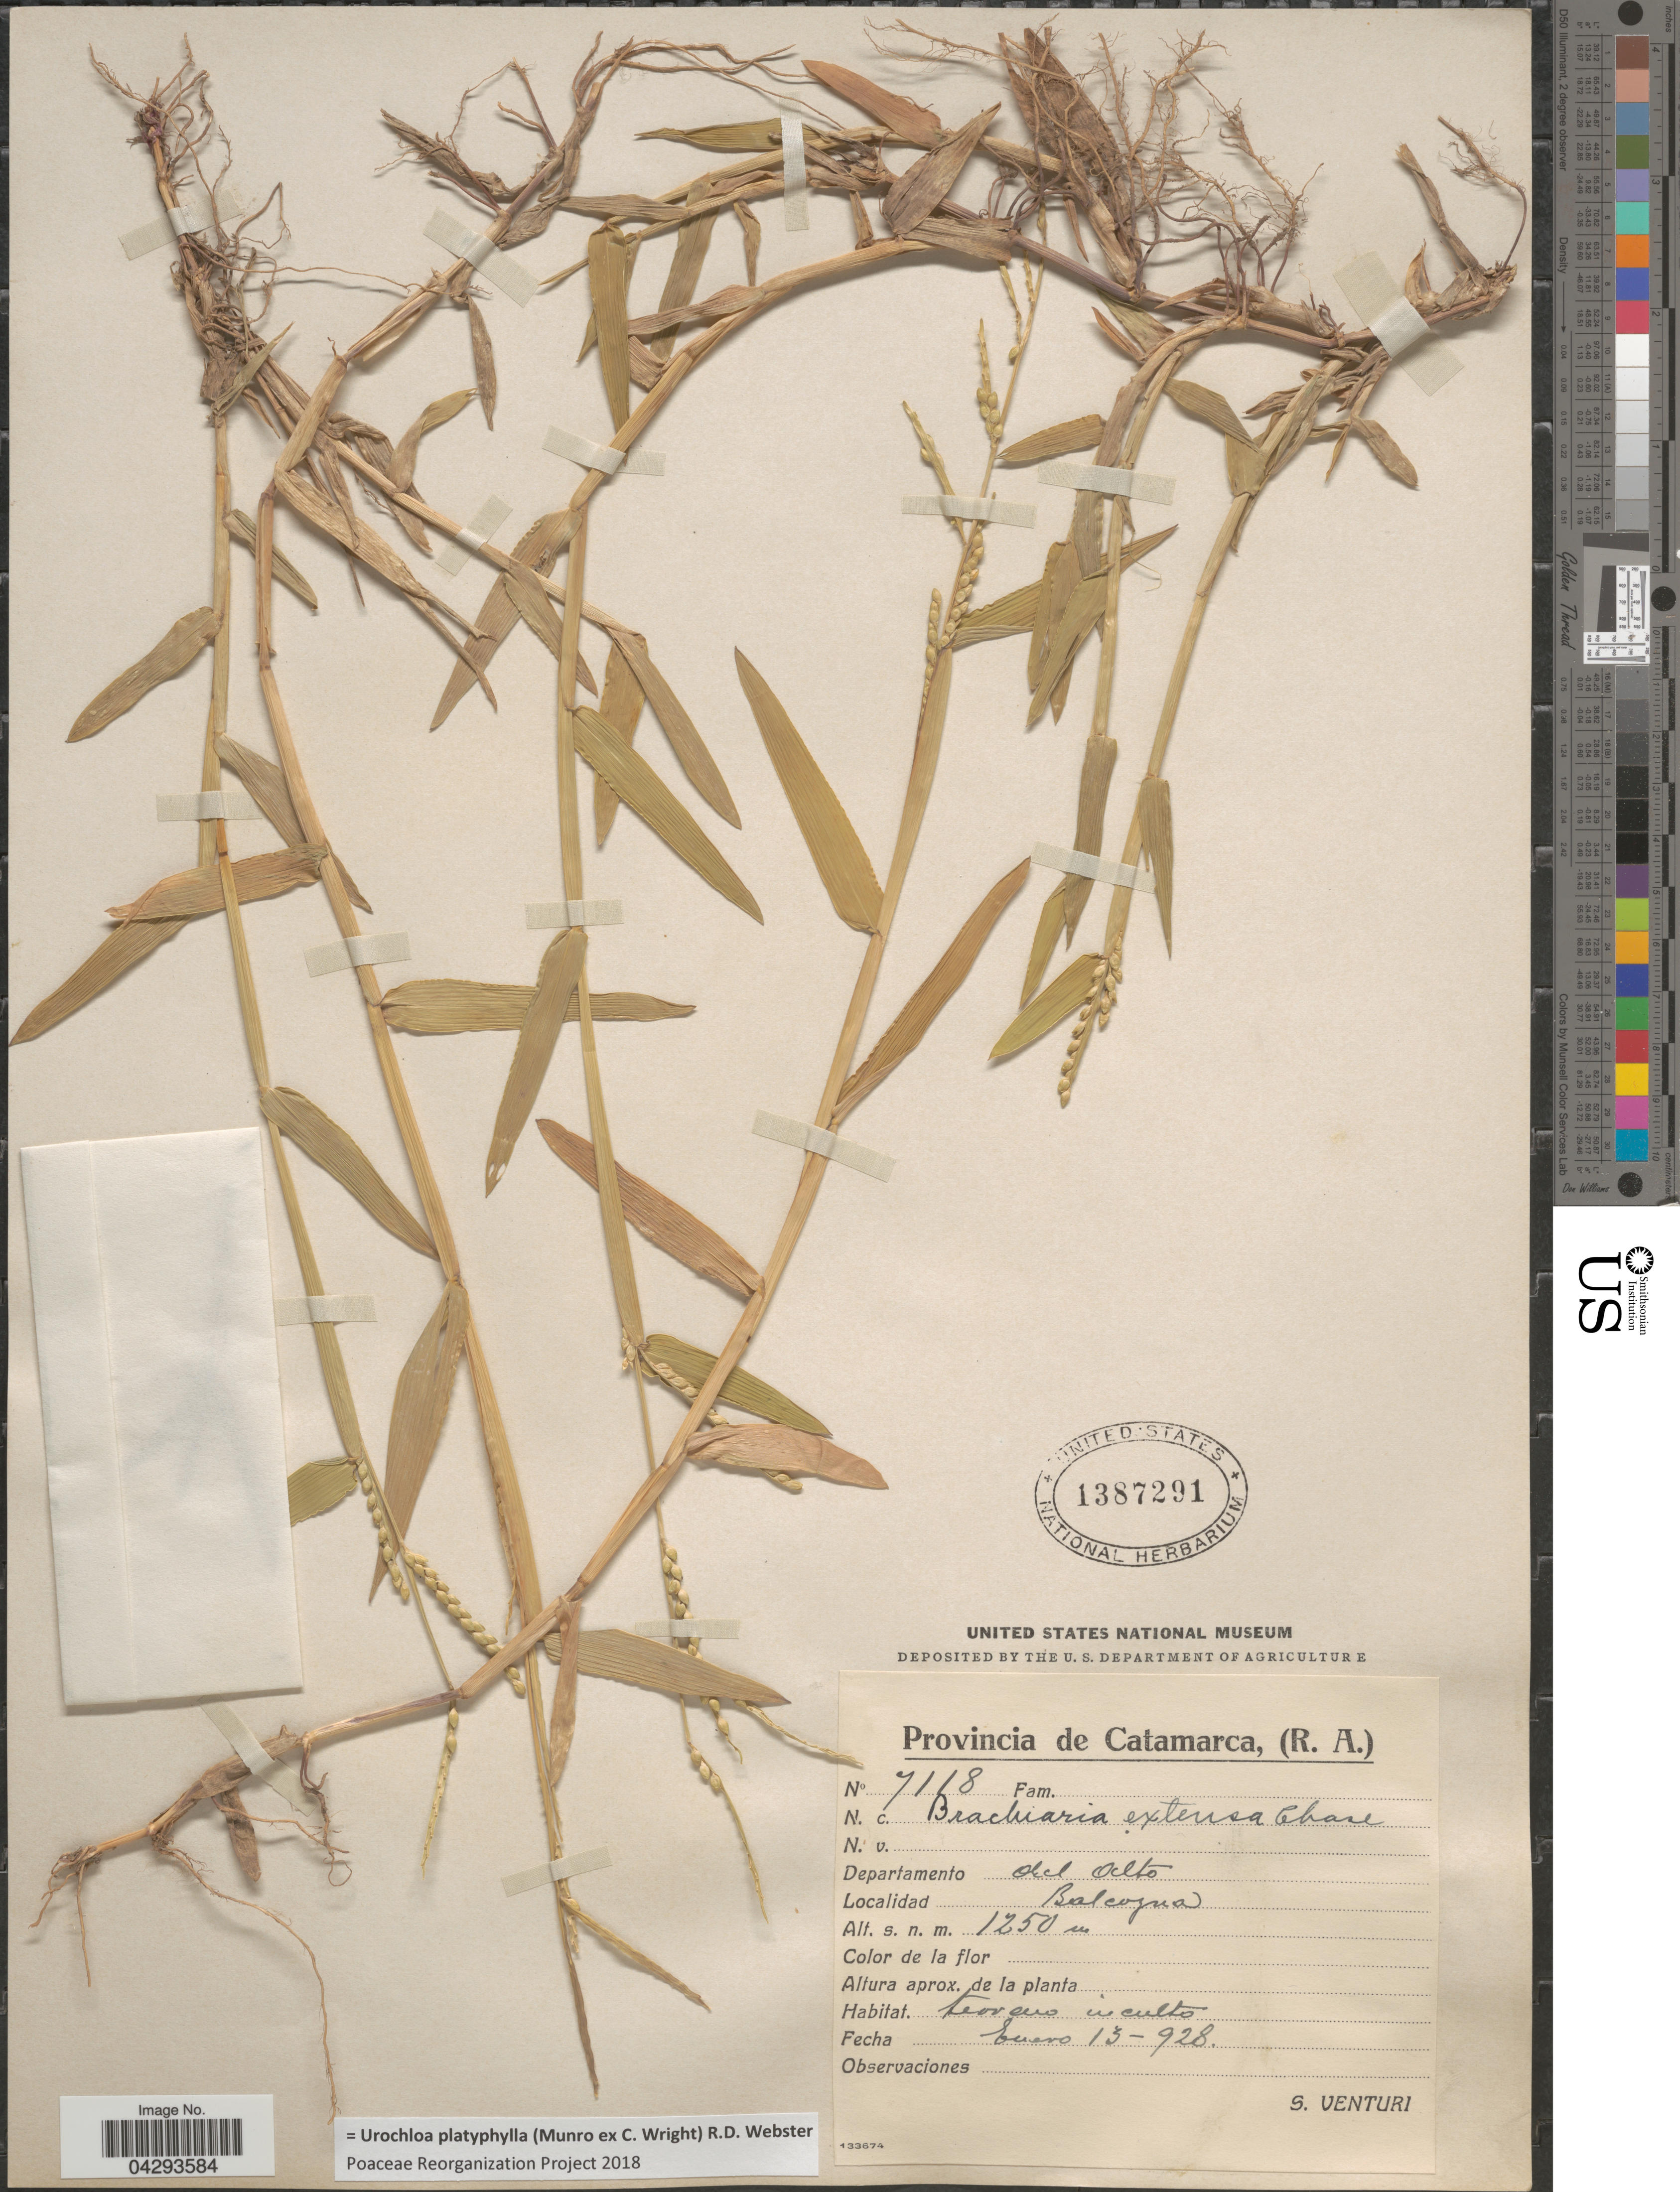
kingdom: Plantae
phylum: Tracheophyta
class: Liliopsida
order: Poales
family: Poaceae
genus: Urochloa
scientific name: Urochloa platyphylla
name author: (Munro ex C. Wright) R.D. Webster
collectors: S. Venturi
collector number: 7118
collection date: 1928-01-13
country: Argentina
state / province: Catamarca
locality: Departamento del Alto. Balcozna.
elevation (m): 1250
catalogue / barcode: US 1387291